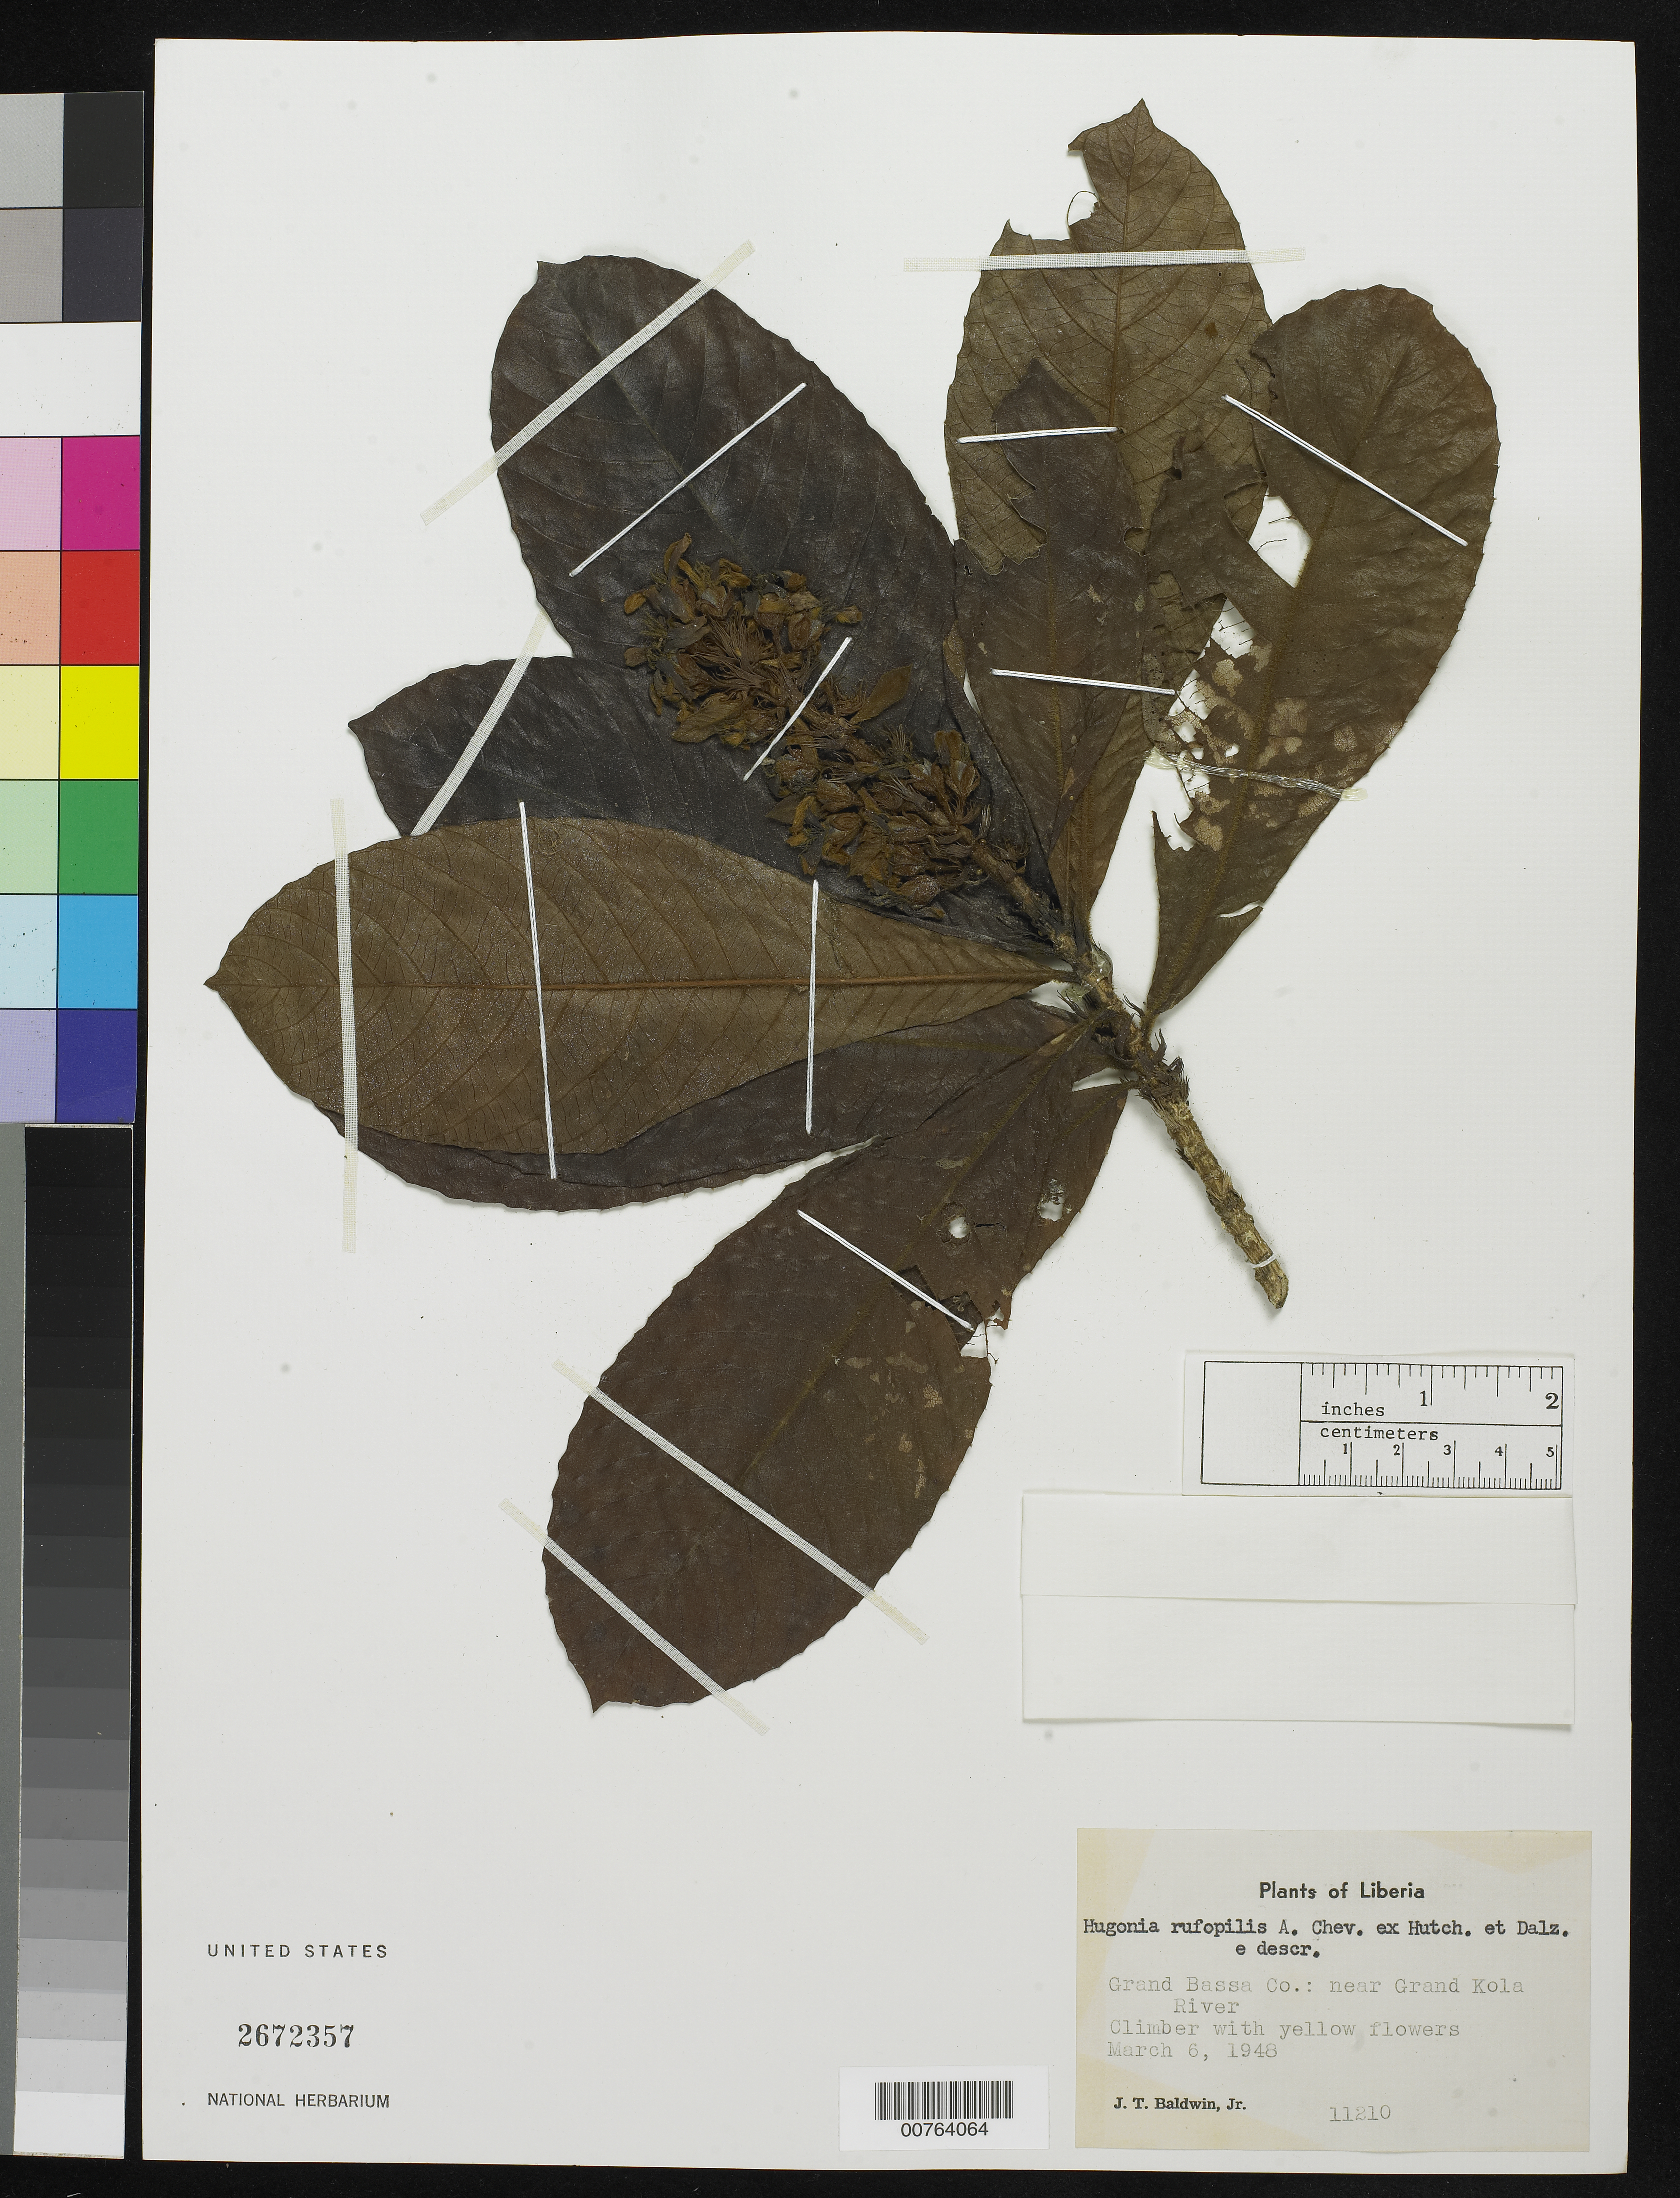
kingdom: Plantae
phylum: Tracheophyta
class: Magnoliopsida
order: Malpighiales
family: Linaceae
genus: Hugonia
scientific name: Hugonia rufopilis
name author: A. Chev. ex Hutch. & Dalzell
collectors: J. T. Baldwin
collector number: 11210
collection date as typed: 8 Mar 1948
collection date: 1948-03-08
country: Liberia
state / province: Grand Bassa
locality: near Grand Kola River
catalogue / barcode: US 2672357